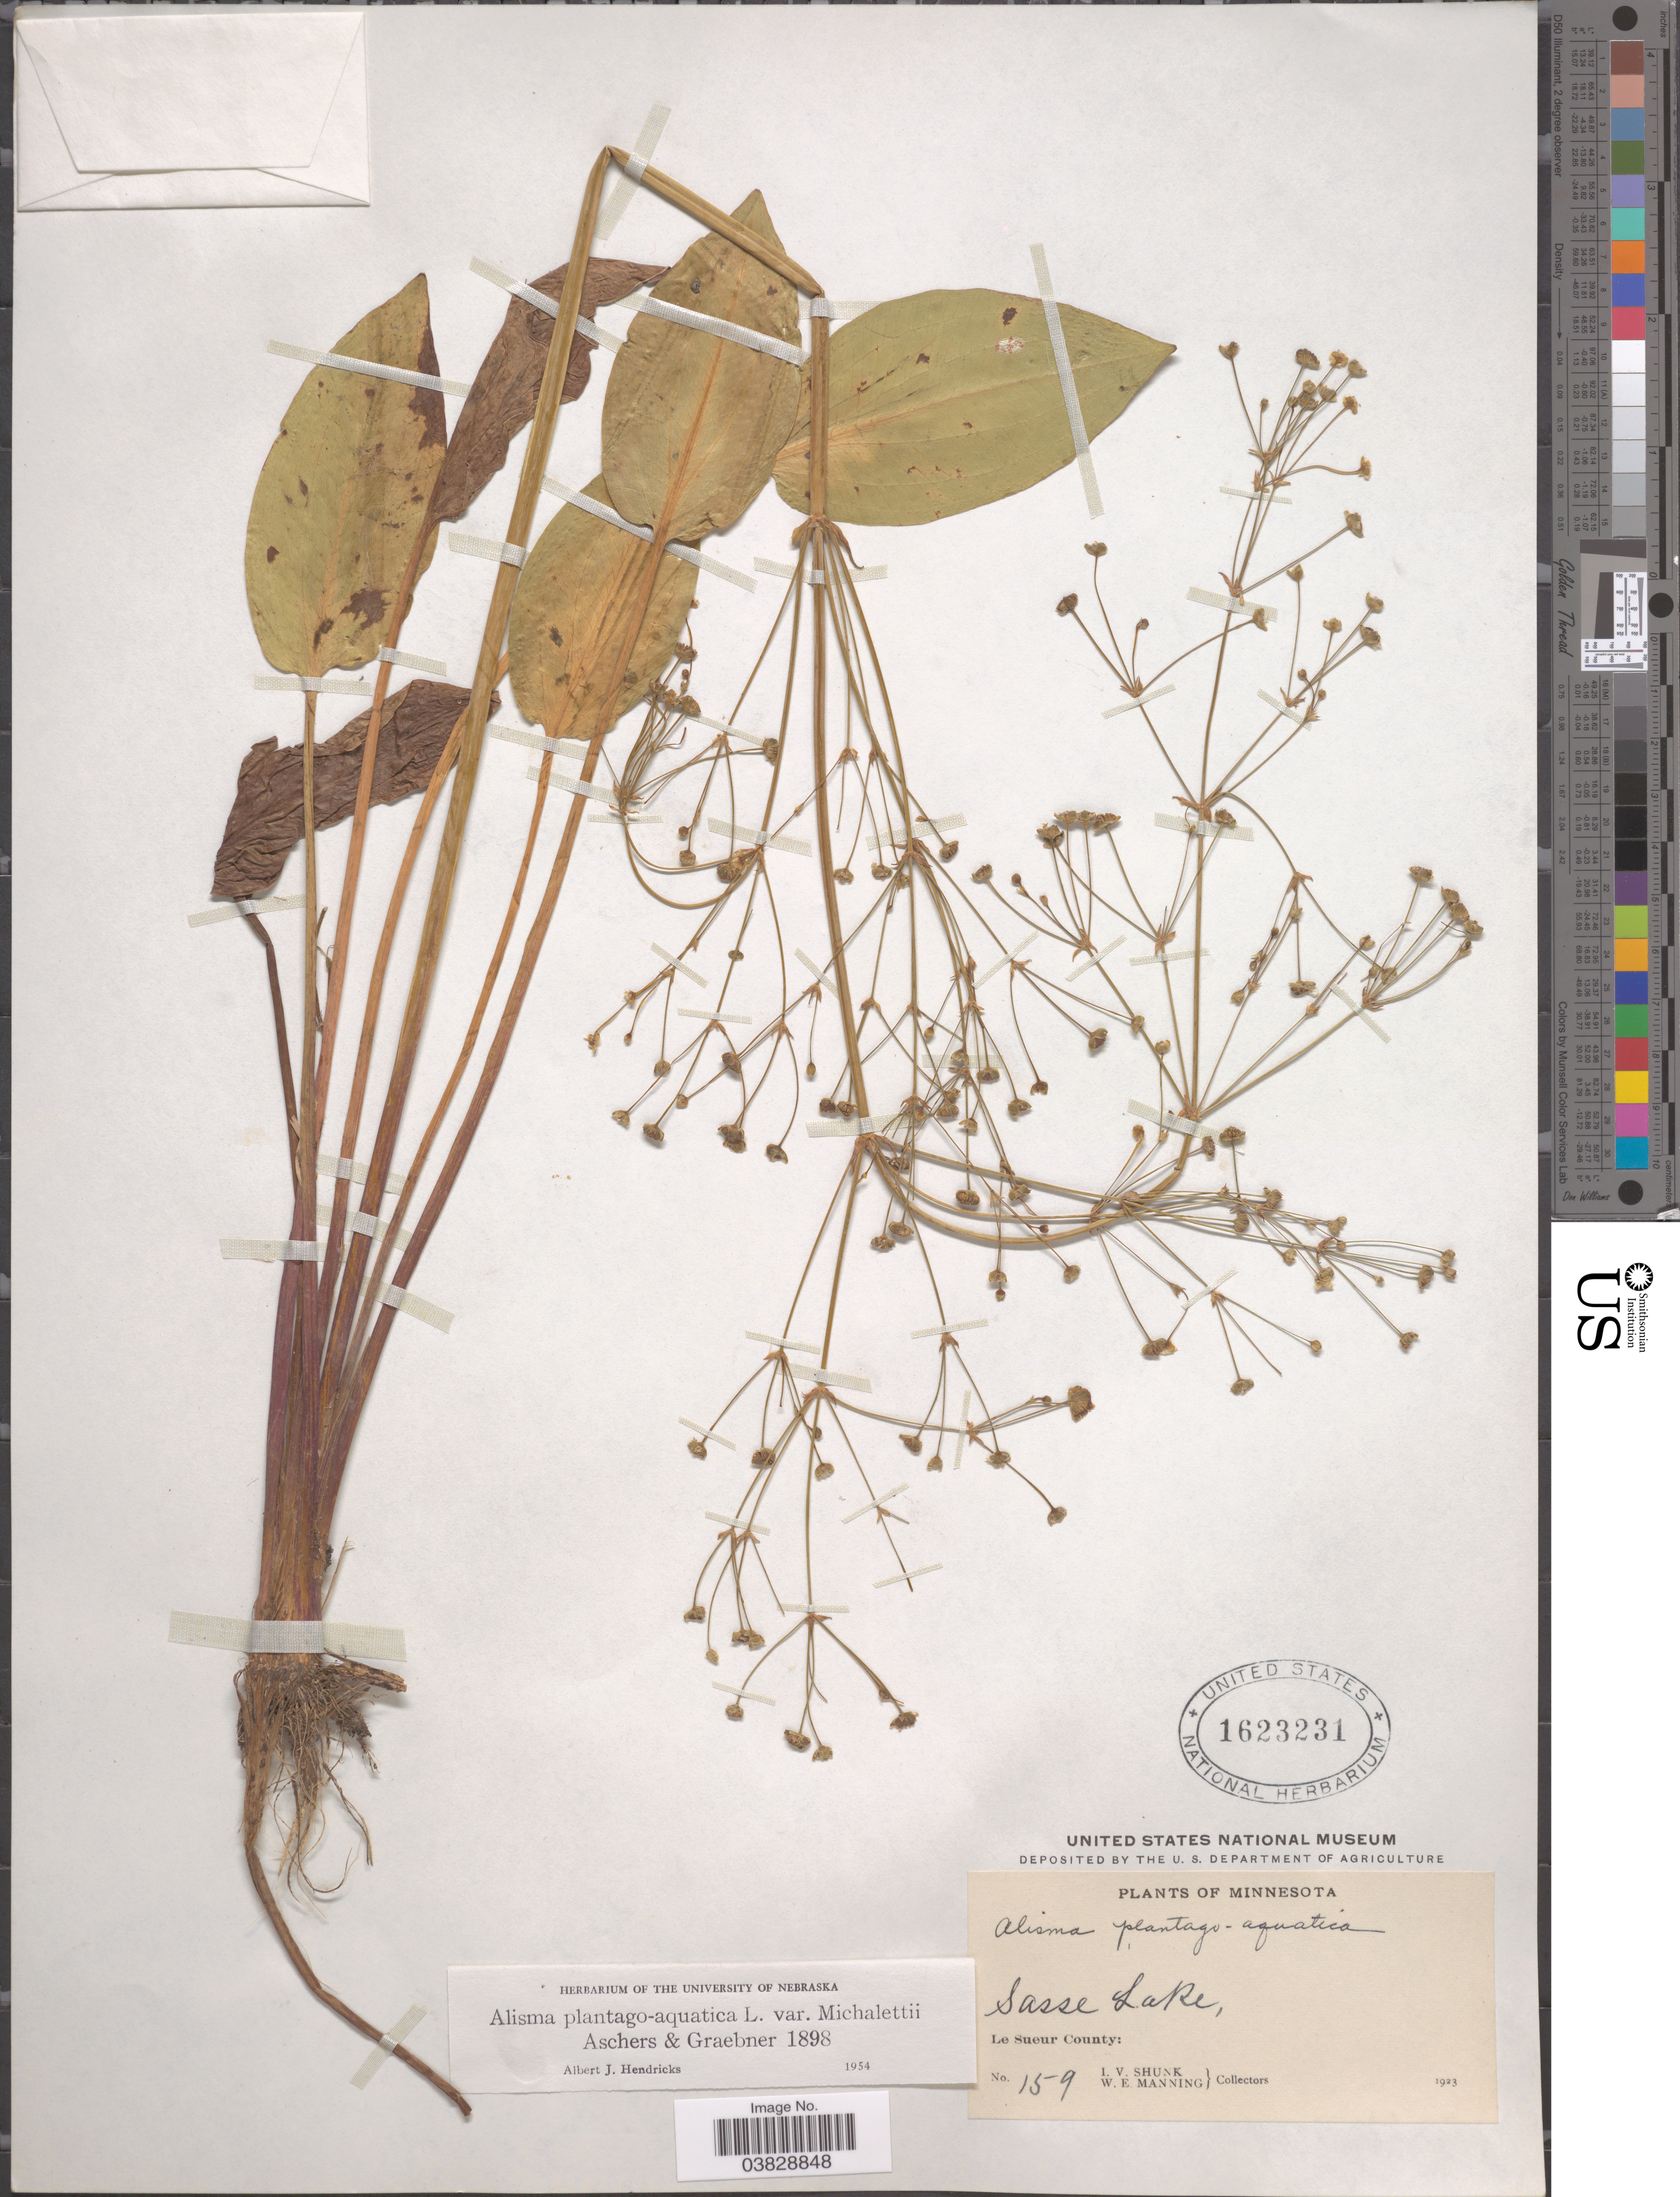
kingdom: Plantae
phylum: Tracheophyta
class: Liliopsida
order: Alismatales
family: Alismataceae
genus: Alisma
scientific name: Alisma plantago-aquatica var. michaletii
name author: (Asch. & Graebn.) Buchenau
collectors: I. Shunk & W. Manning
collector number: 159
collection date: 1923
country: United States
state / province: Minnesota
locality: Sasse Lake, Le Sueur County.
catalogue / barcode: US 1623231